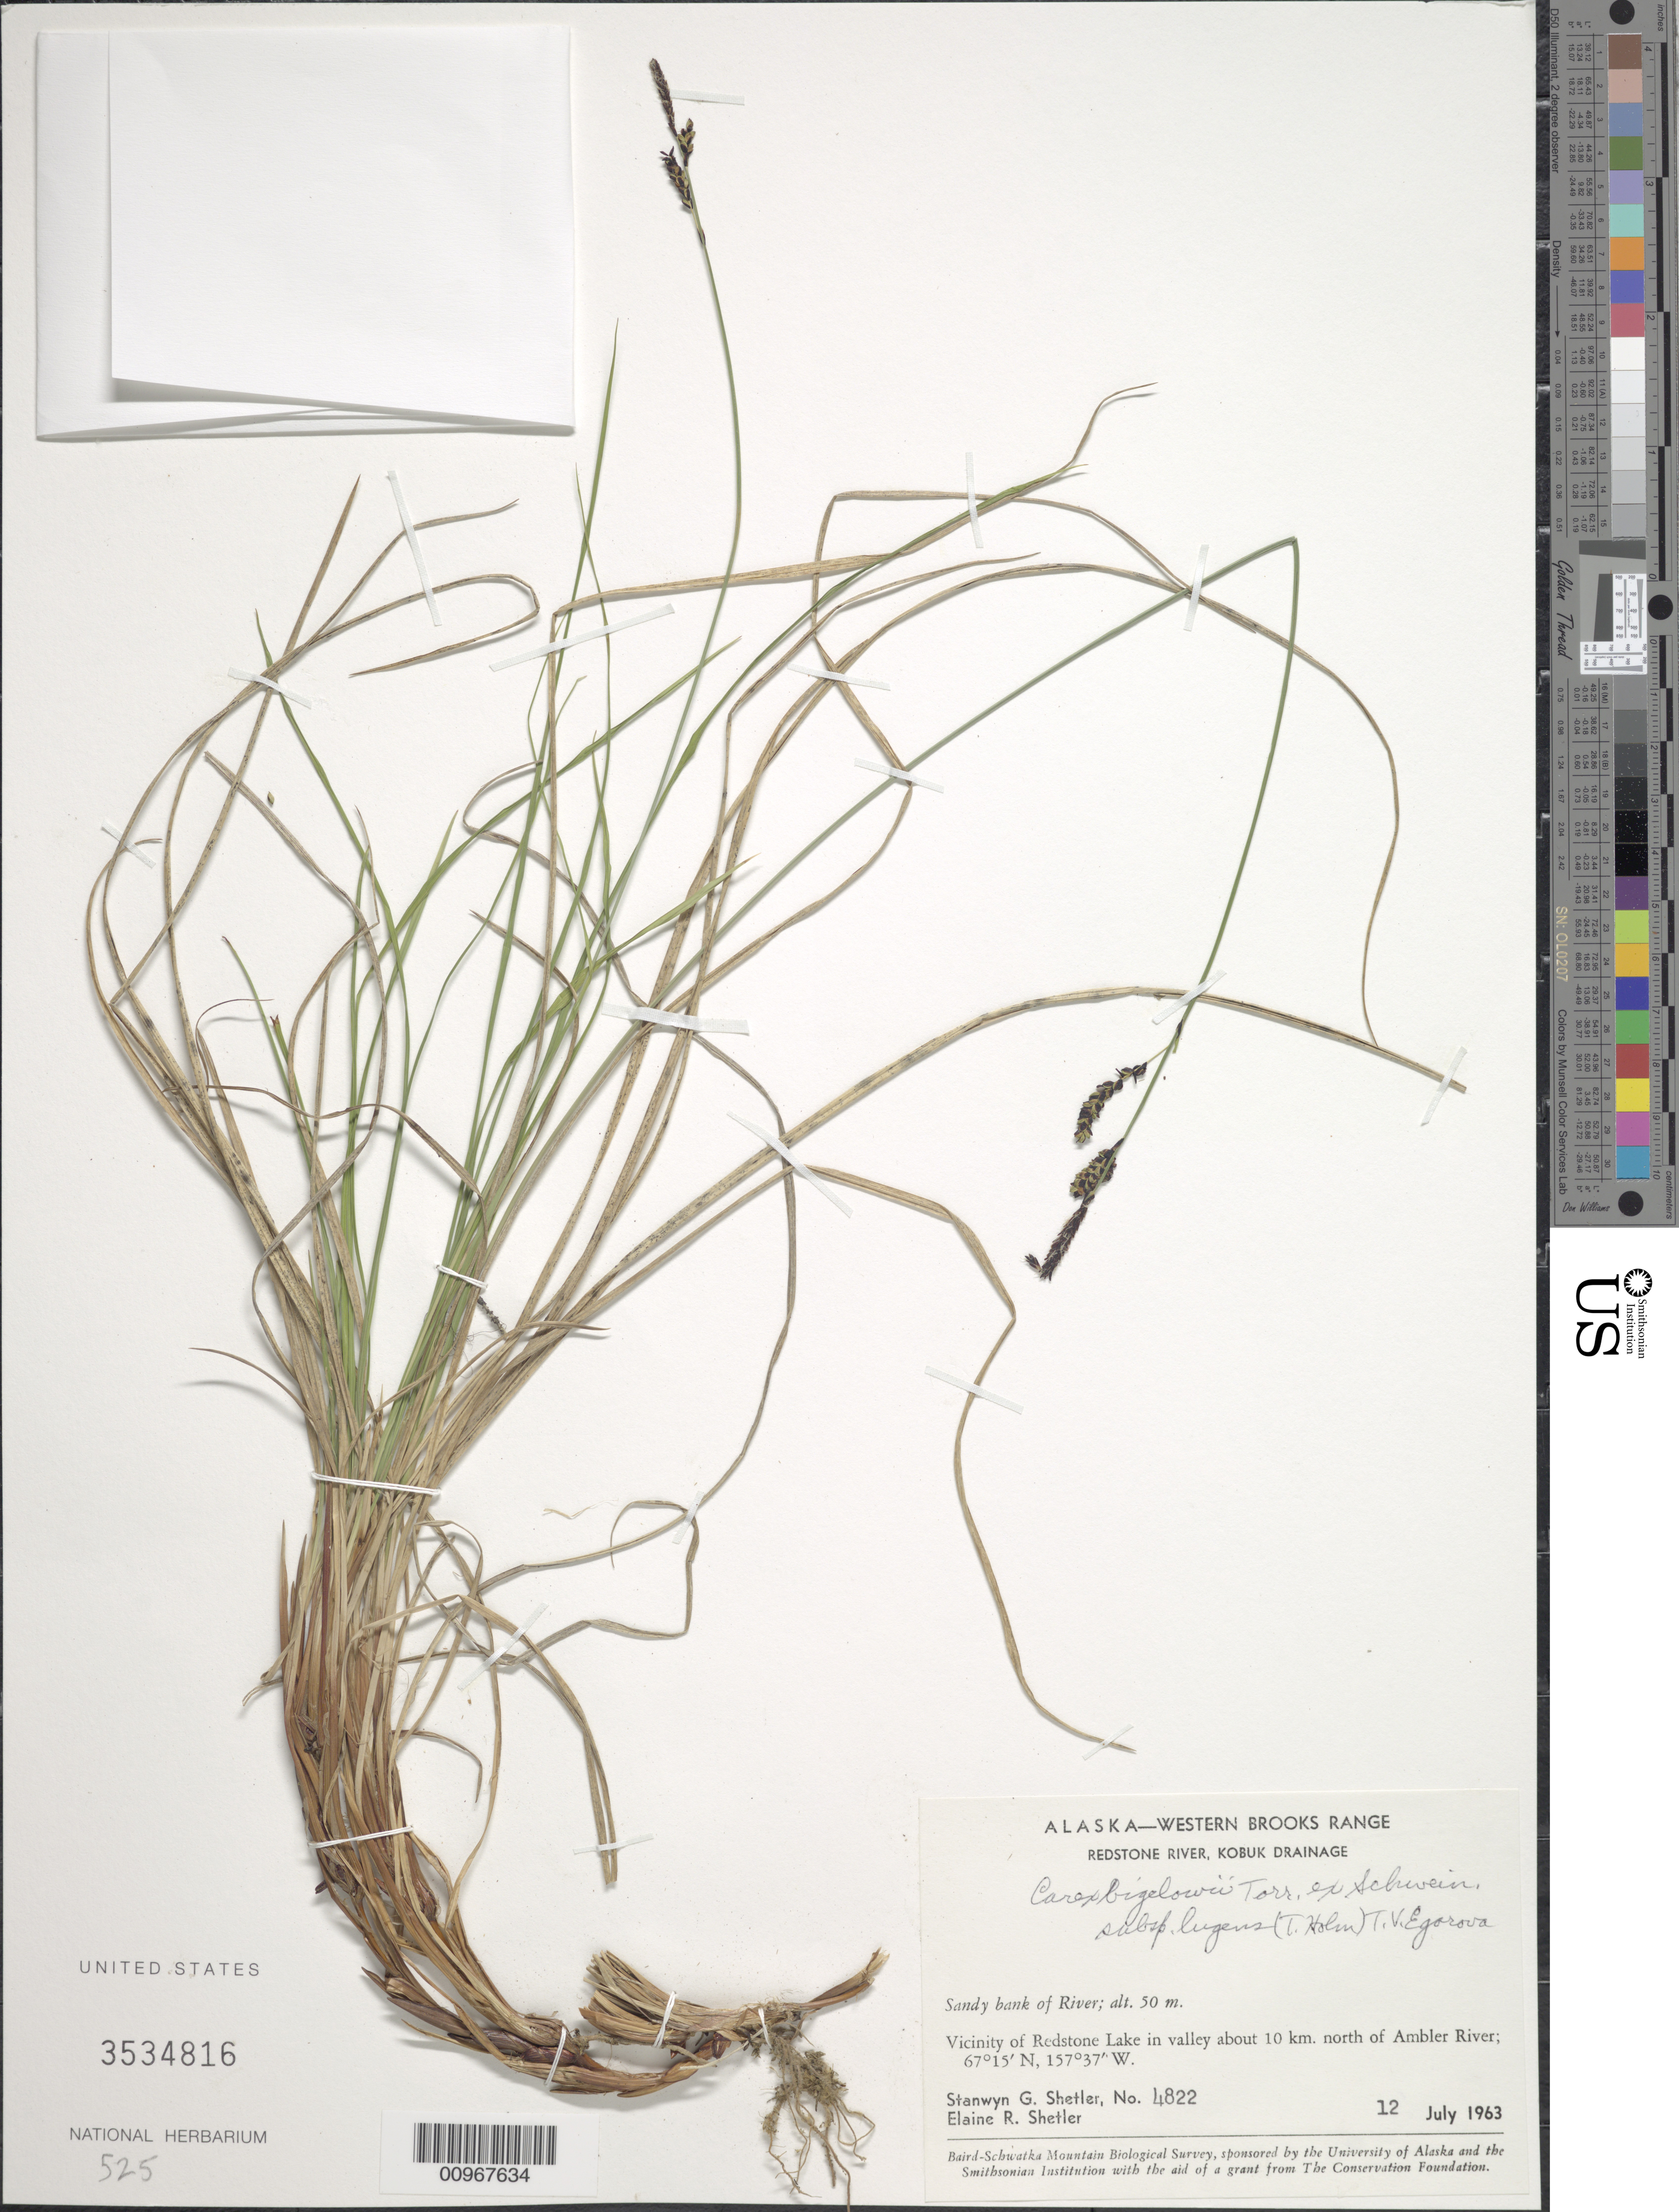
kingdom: Plantae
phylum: Tracheophyta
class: Liliopsida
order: Poales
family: Cyperaceae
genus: Carex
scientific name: Carex bigelowii subsp. lugens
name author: (Holm) T.V. Egorova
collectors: S. Shetler & E. R. Shetler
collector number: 4822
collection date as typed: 12 Jul 1963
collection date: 1963-07-12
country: United States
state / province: Alaska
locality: Vicinity of Redstone Lake in valley about 10 km. north of Ambler River. Western Brooks Range, Redstone River, Kobuk Drainage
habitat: Sandy bank of River.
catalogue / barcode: US 3534816